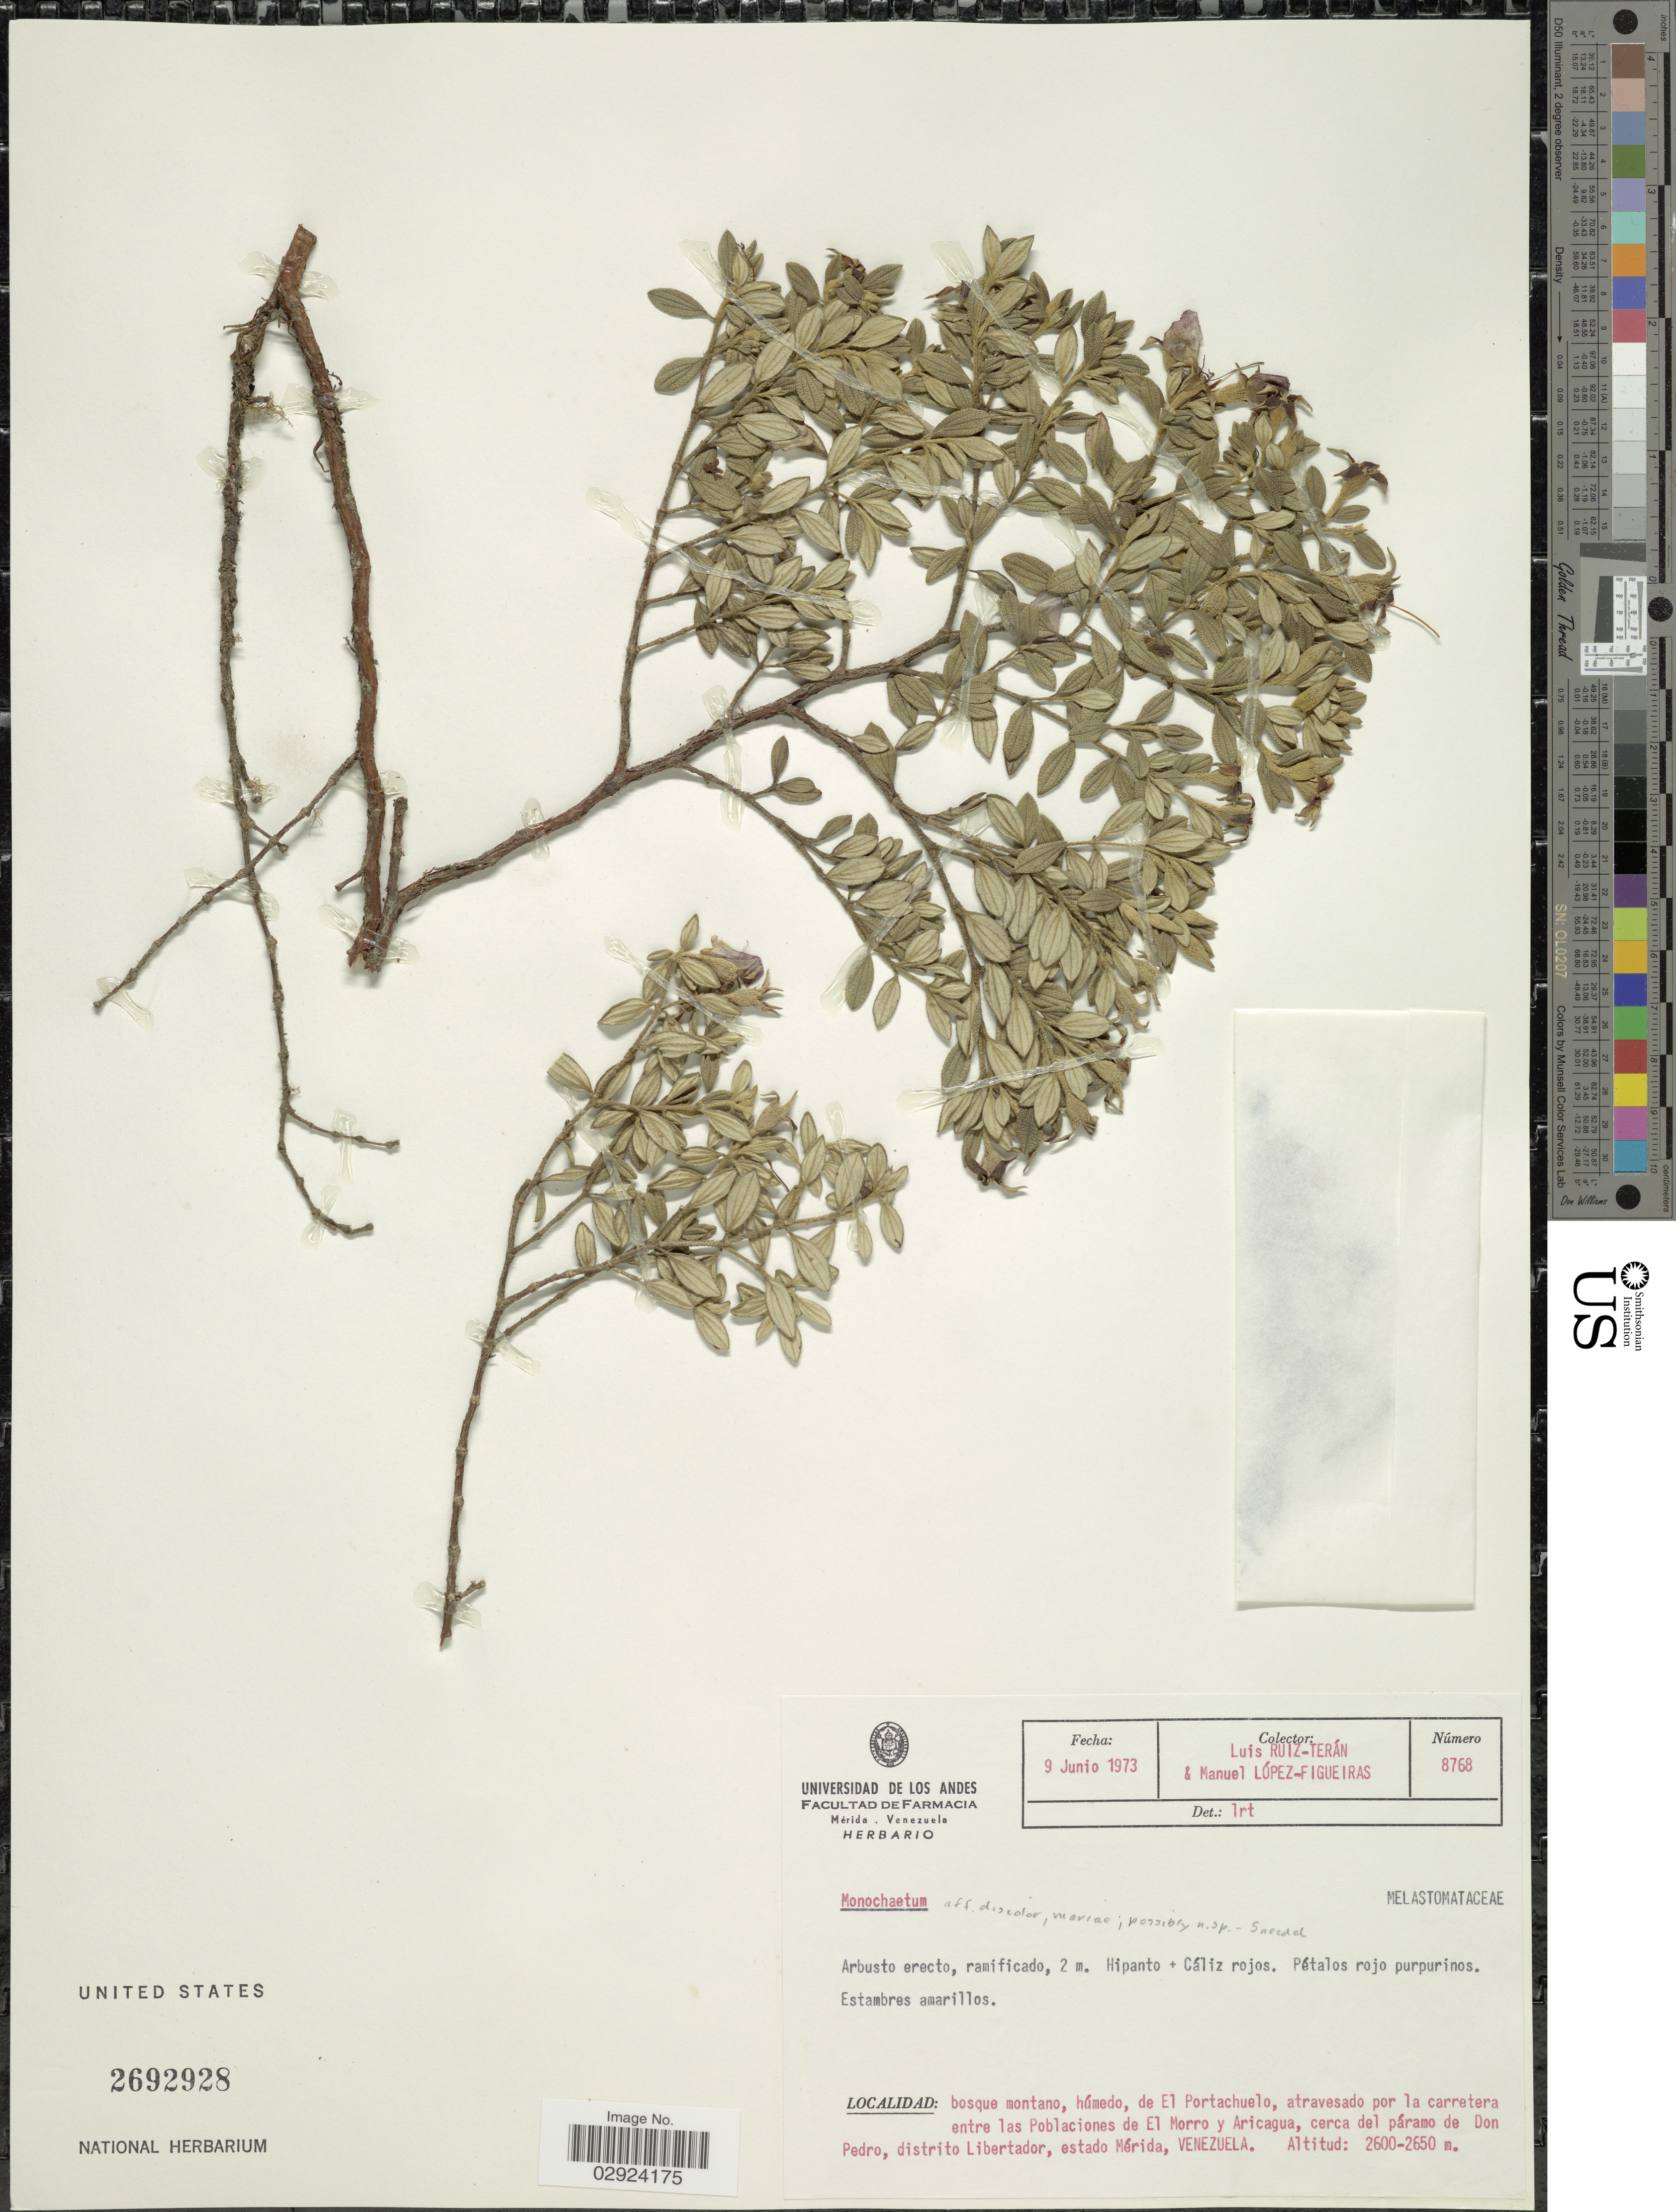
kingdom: Plantae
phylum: Tracheophyta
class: Magnoliopsida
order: Myrtales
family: Melastomataceae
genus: Monochaetum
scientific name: Monochaetum sp.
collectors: L. Teran & M. López Figueiras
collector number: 8768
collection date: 1973-06-09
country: Venezuela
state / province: Mérida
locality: Bosque montano, húmedo, de El Portachuelo, atravesado por la carretera entre las Poblaciones de El Morro y Aricagua, cerca del páramo de Don Pedro, distrito Libertador.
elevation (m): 2600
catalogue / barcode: US 2692928